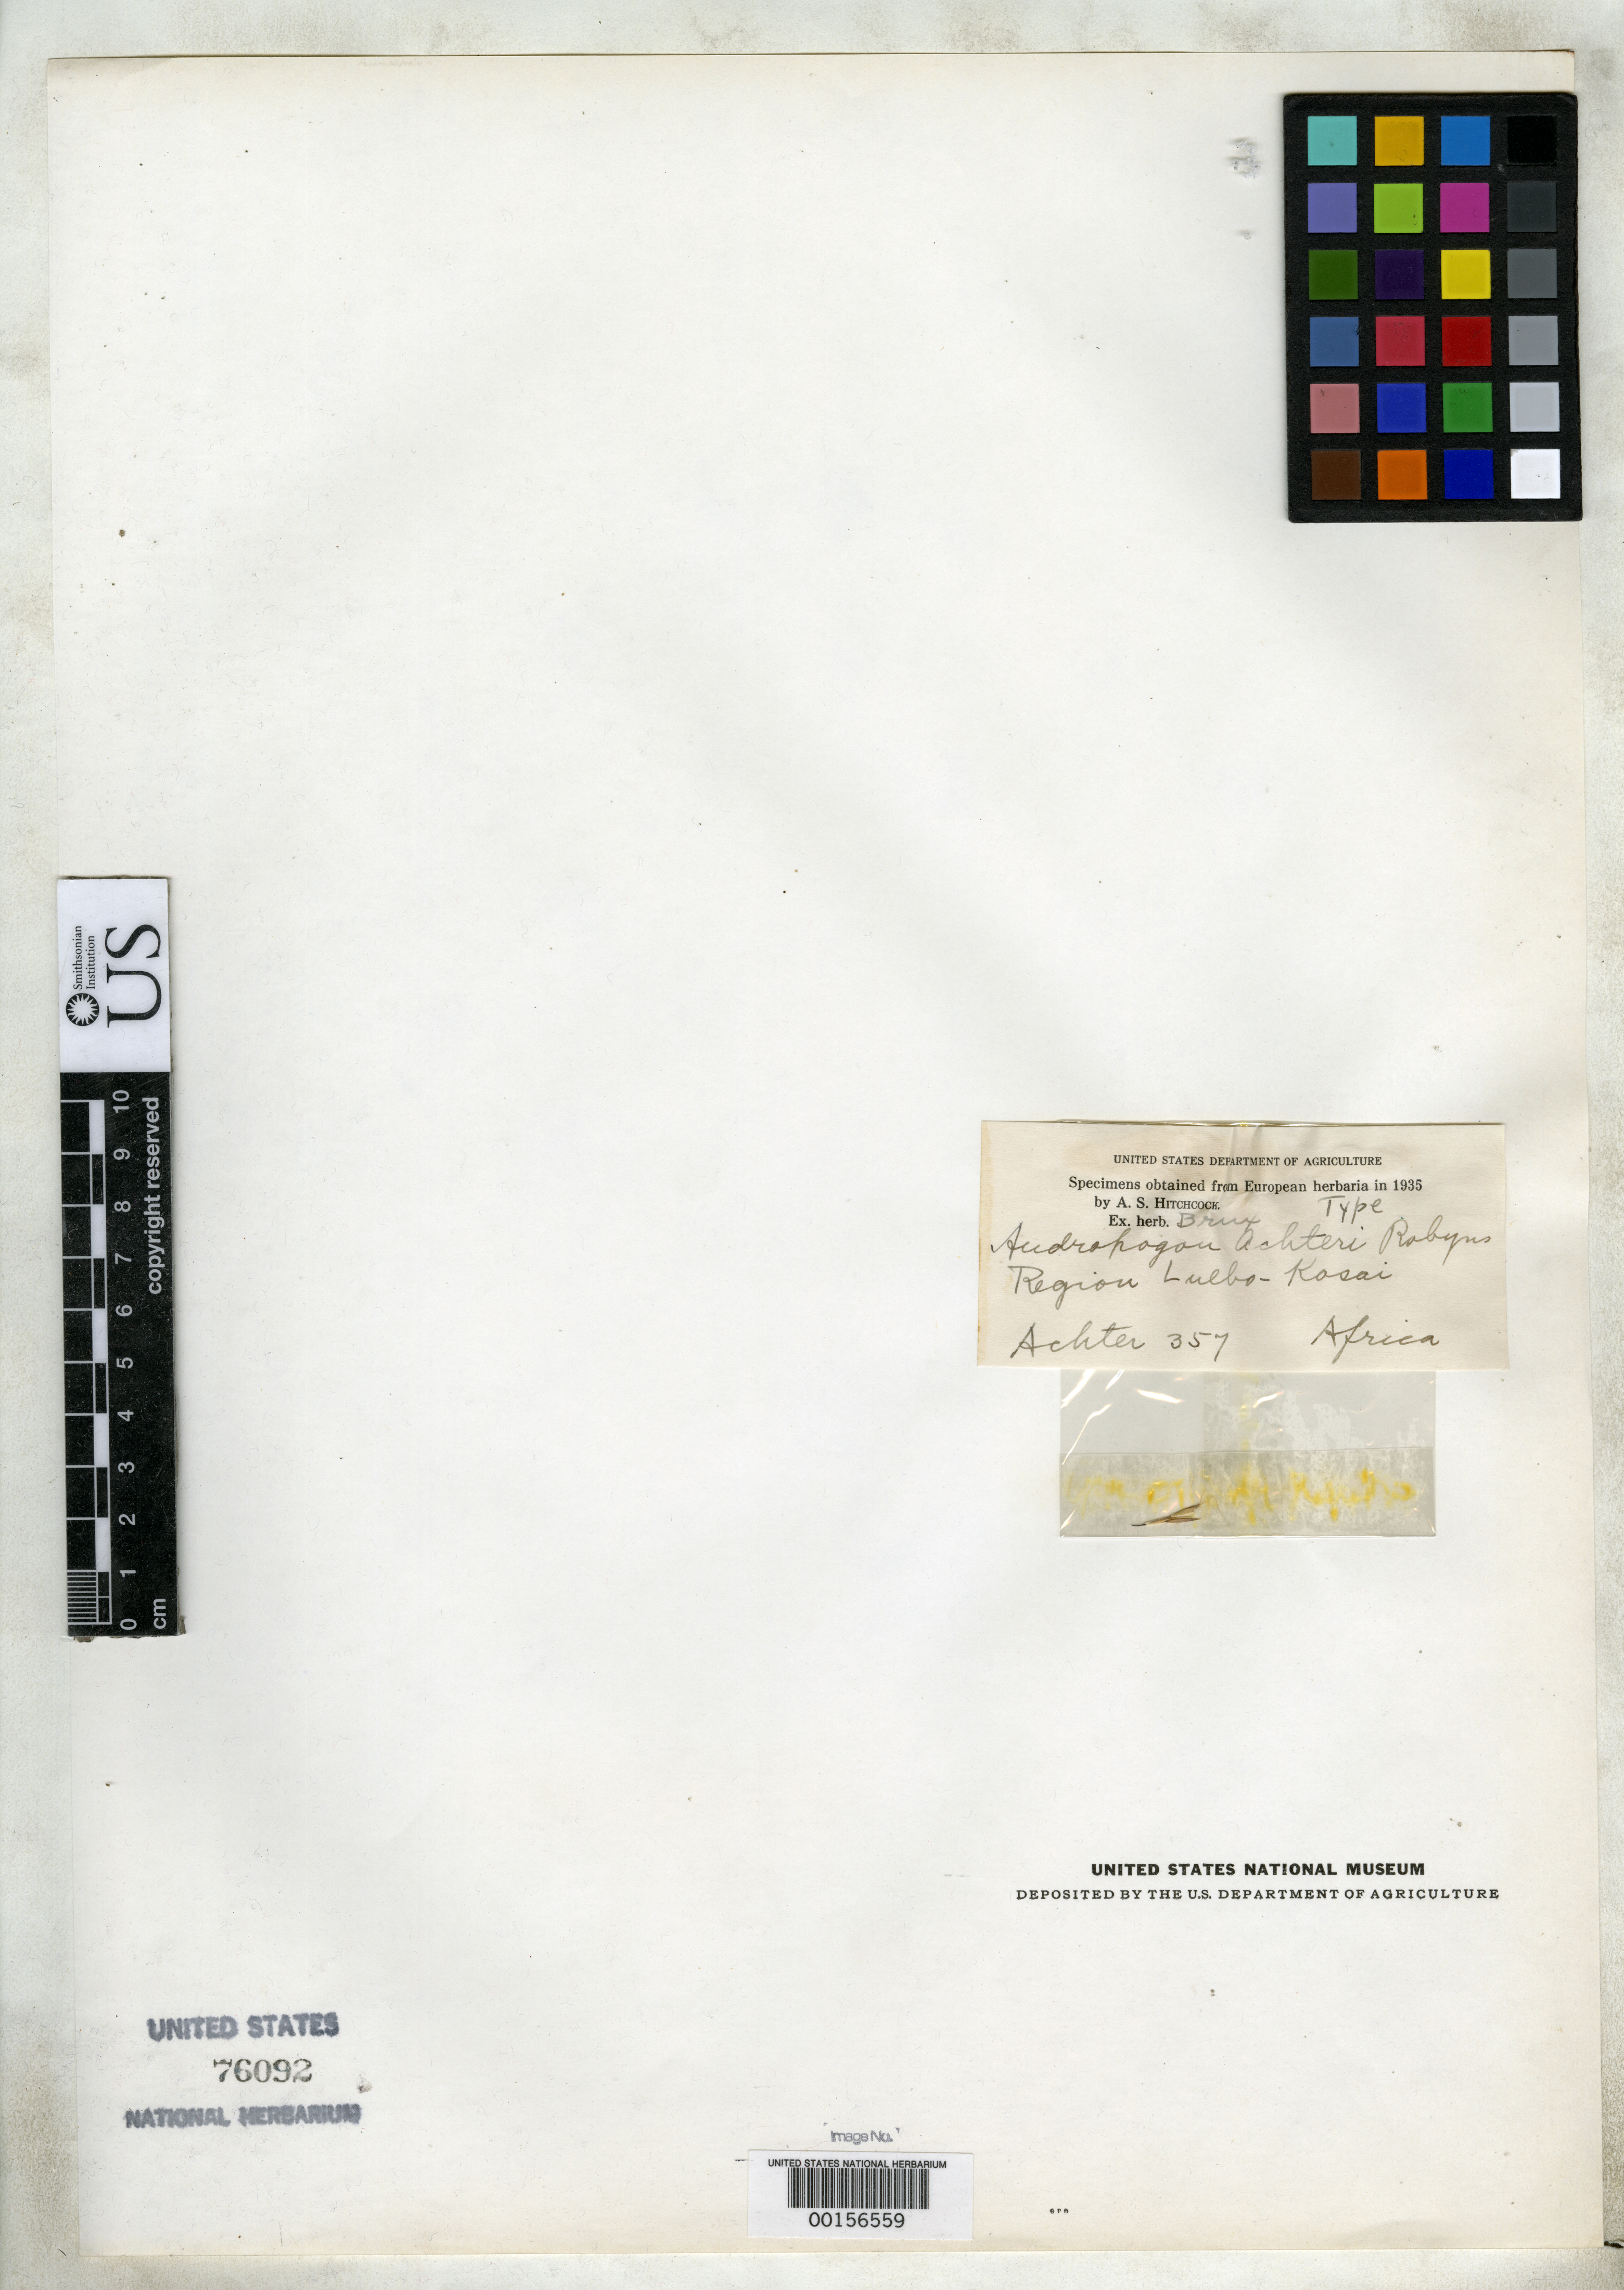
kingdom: Plantae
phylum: Tracheophyta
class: Liliopsida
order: Poales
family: Poaceae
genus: Andropogon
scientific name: Andropogon achteni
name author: Robyns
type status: Type Fragment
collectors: L. Achten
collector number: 357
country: Congo, Democratic Republic of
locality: Leopoldville and region of Kasai.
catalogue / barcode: US 76092